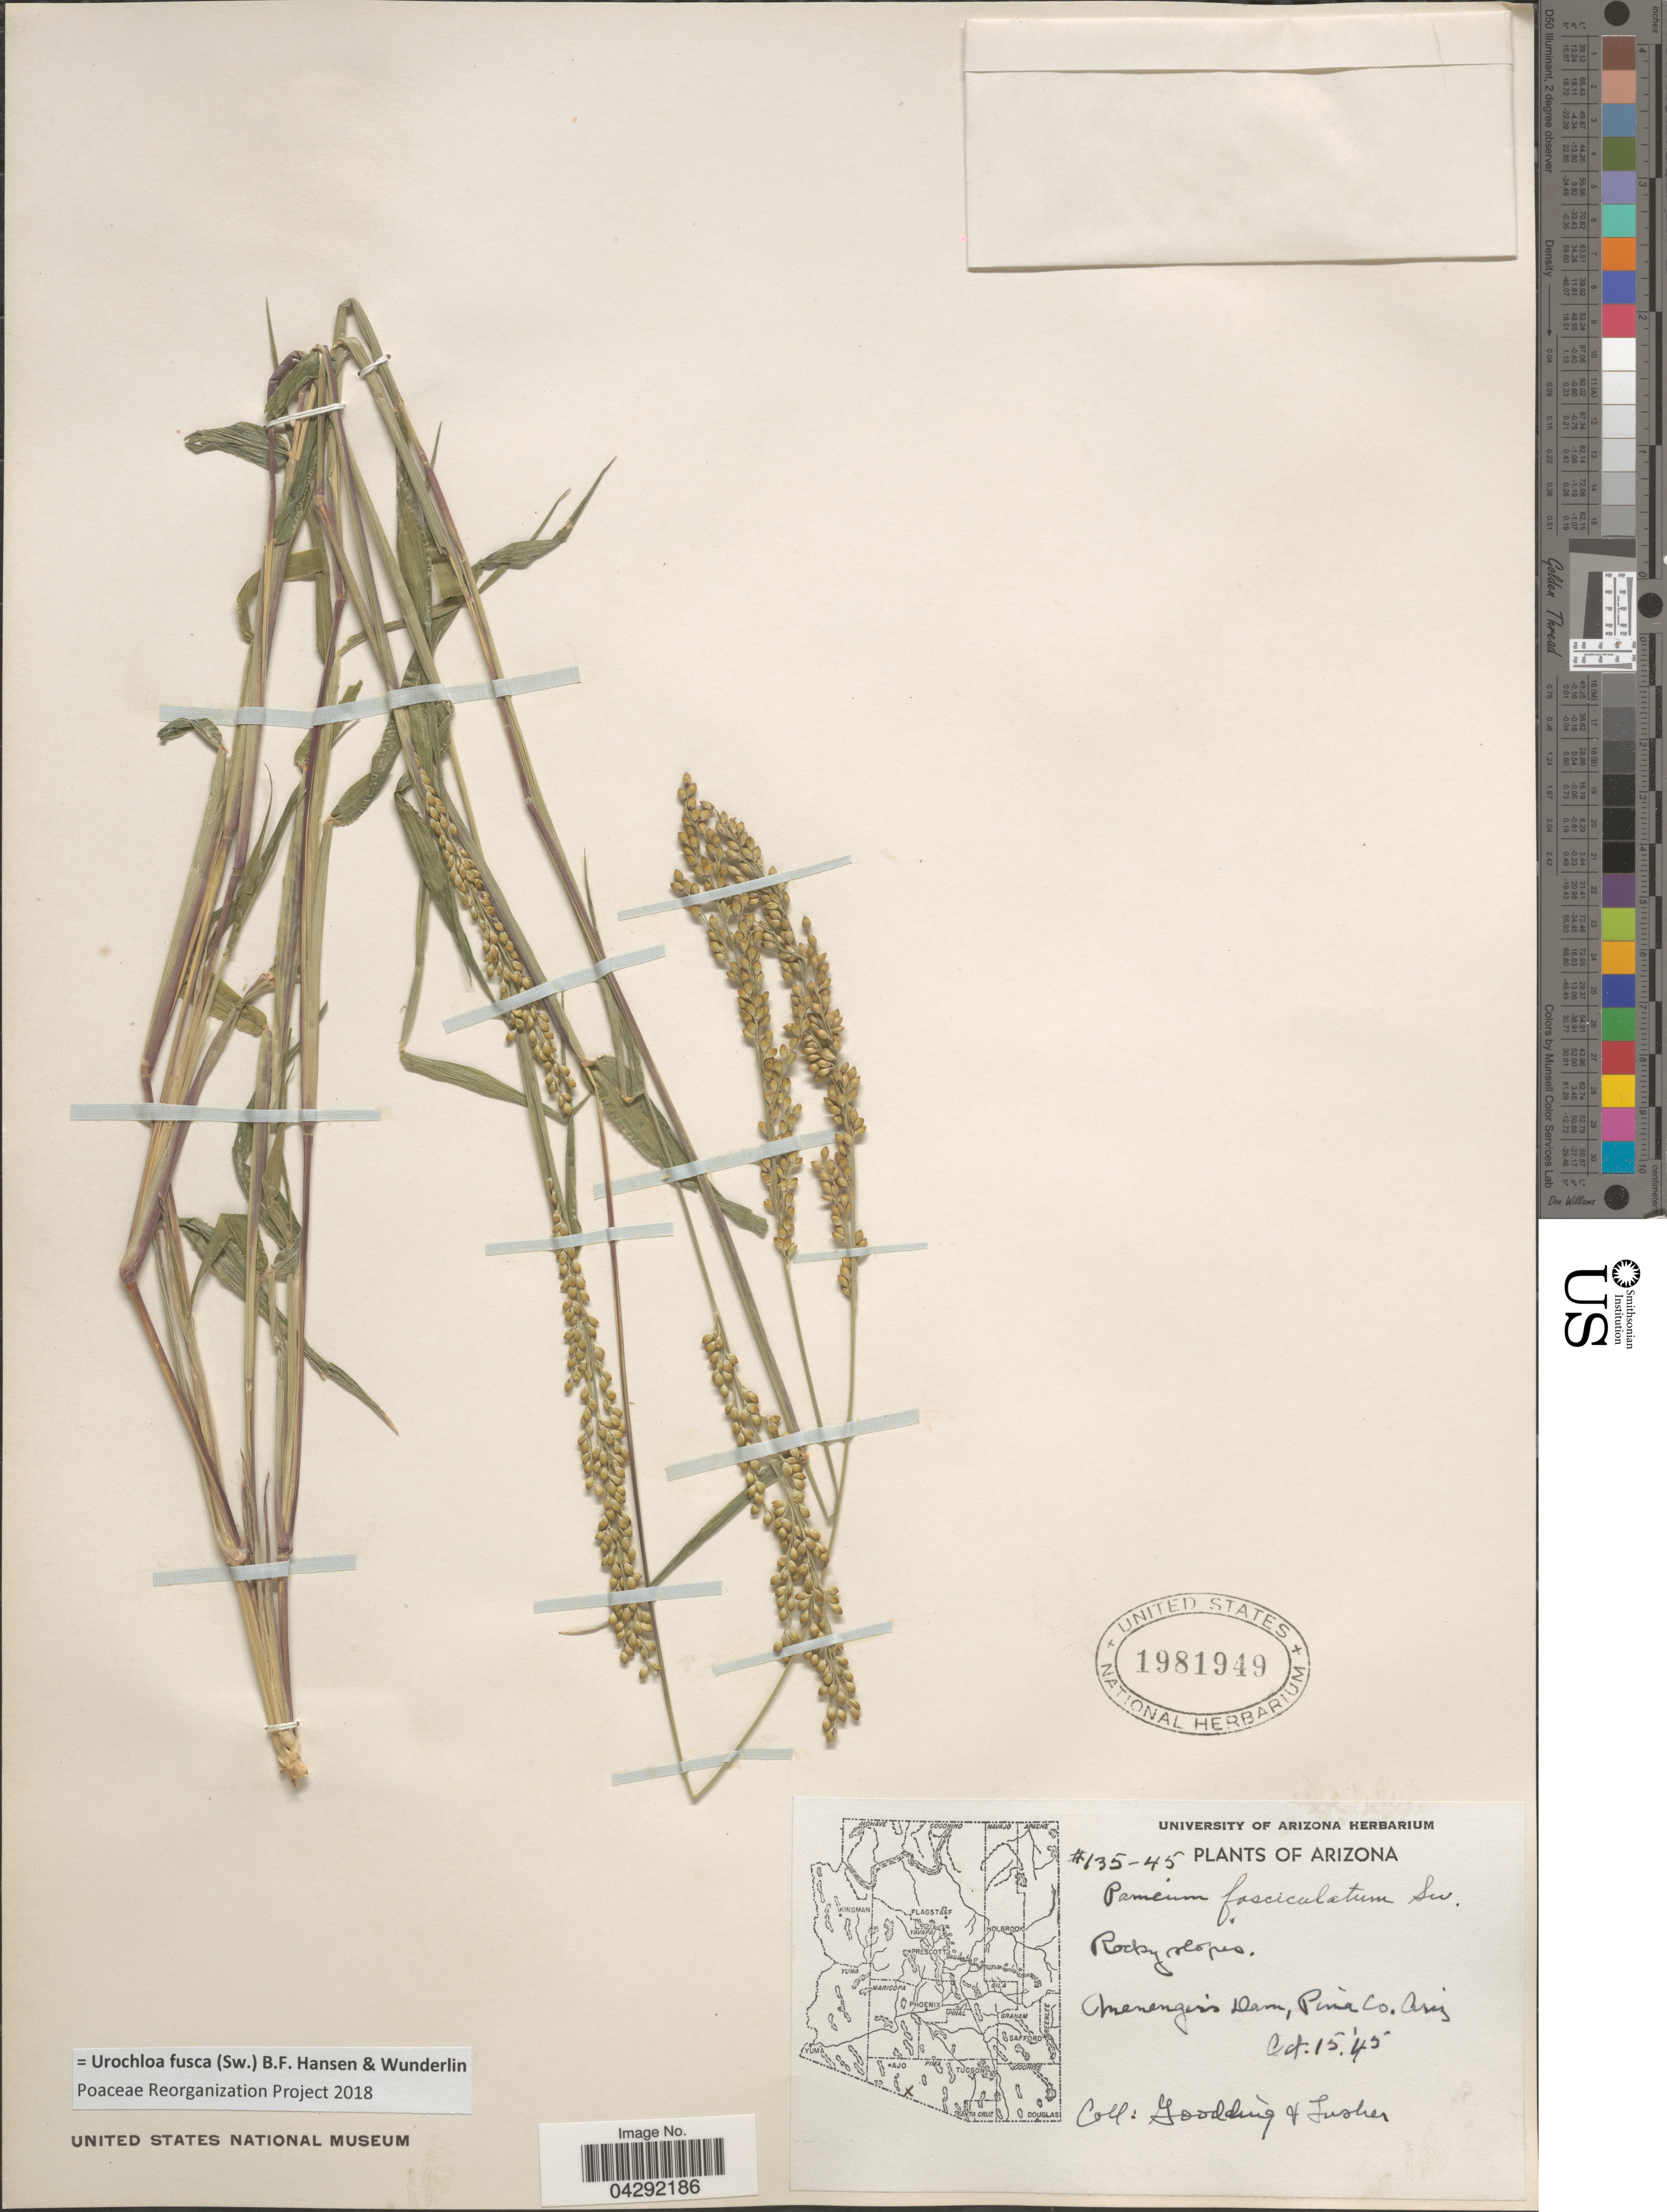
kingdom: Plantae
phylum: Tracheophyta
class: Liliopsida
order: Poales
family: Poaceae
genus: Urochloa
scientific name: Urochloa fusca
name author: (Sw.) B.F. Hansen & Wunderlin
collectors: Goodding & Lusher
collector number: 135-45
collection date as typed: Transcribed d/m/y: 15/10/45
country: United States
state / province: Arizona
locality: Rocky slopes. Menangers Dam, Pima Co.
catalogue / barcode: US 1981949